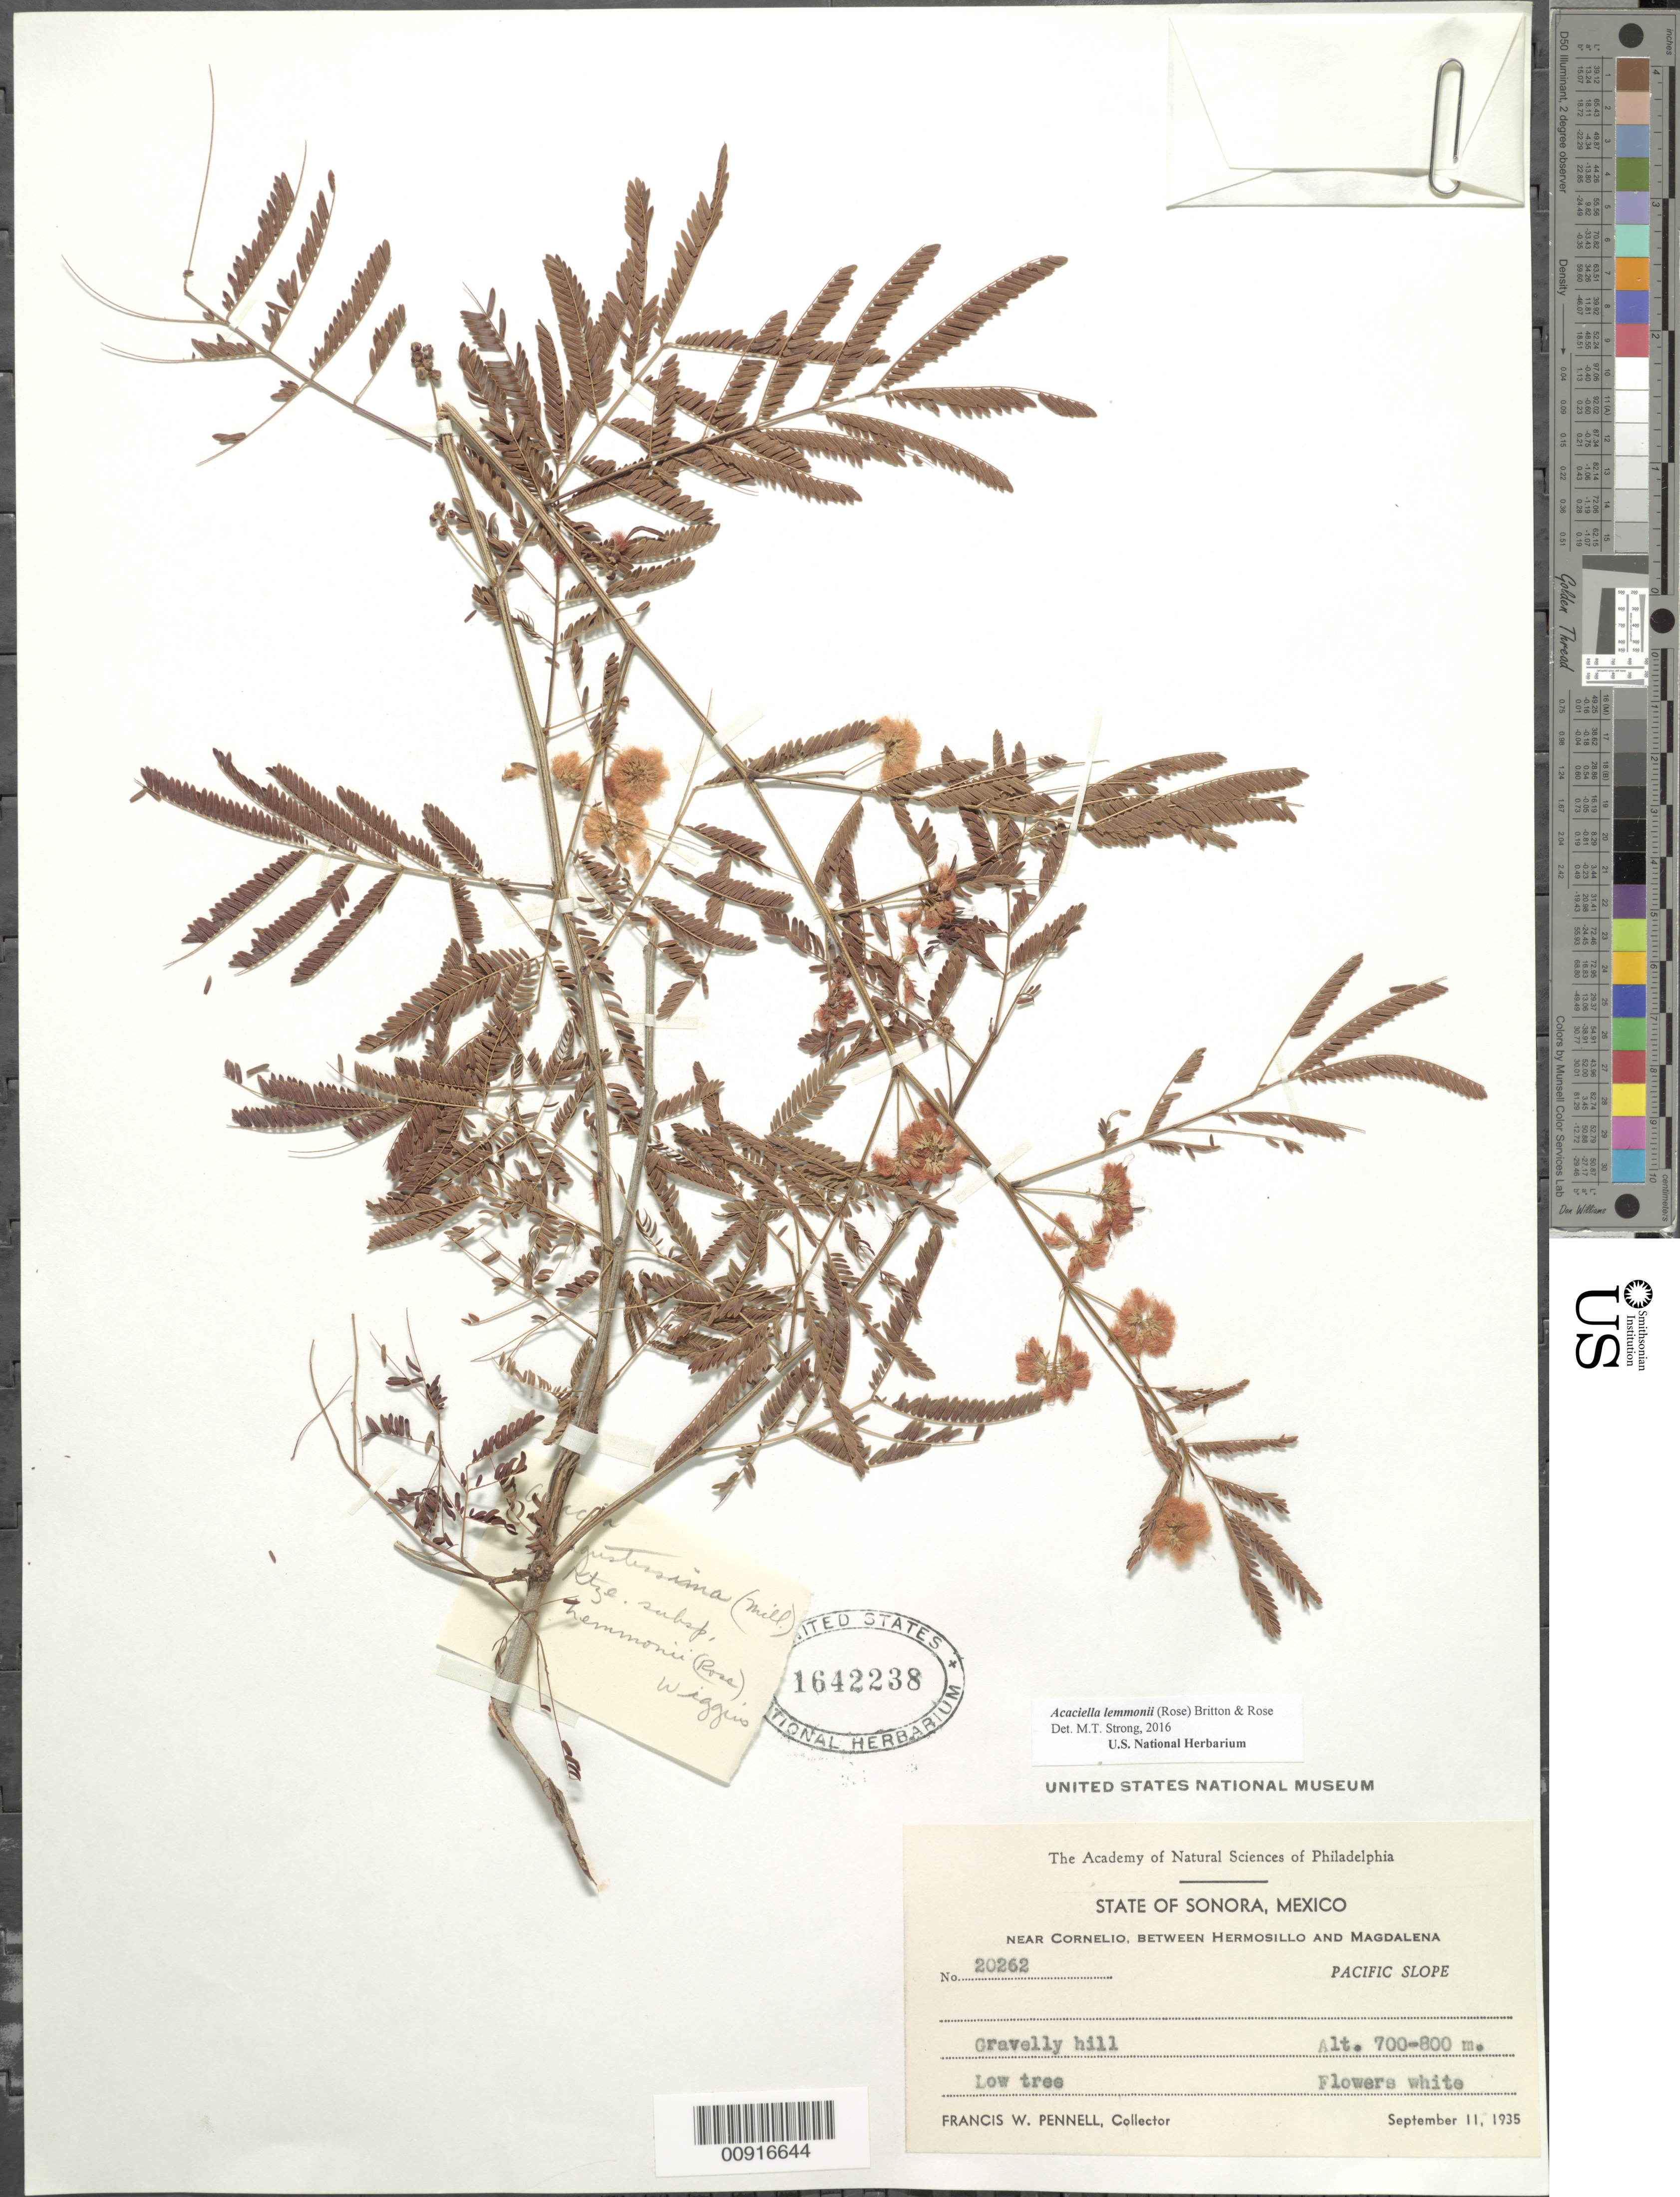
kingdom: Plantae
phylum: Tracheophyta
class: Magnoliopsida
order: Fabales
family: Fabaceae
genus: Acaciella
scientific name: Acaciella lemmonii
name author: (Rose) Britton & Rose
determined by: Strong, M. T., (US), Smithsonian Institution - National Museum of Natural History (UNITED STATES)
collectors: F. W. Pennell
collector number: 20262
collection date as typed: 11 Sep 1935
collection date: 1935-09-11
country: Mexico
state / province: Sonora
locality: Near Cornelio, between Hermosillo and Magdalena, Pacific Slope, State of Sonora.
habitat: Gravelly hill.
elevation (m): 800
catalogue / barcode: US 1642238